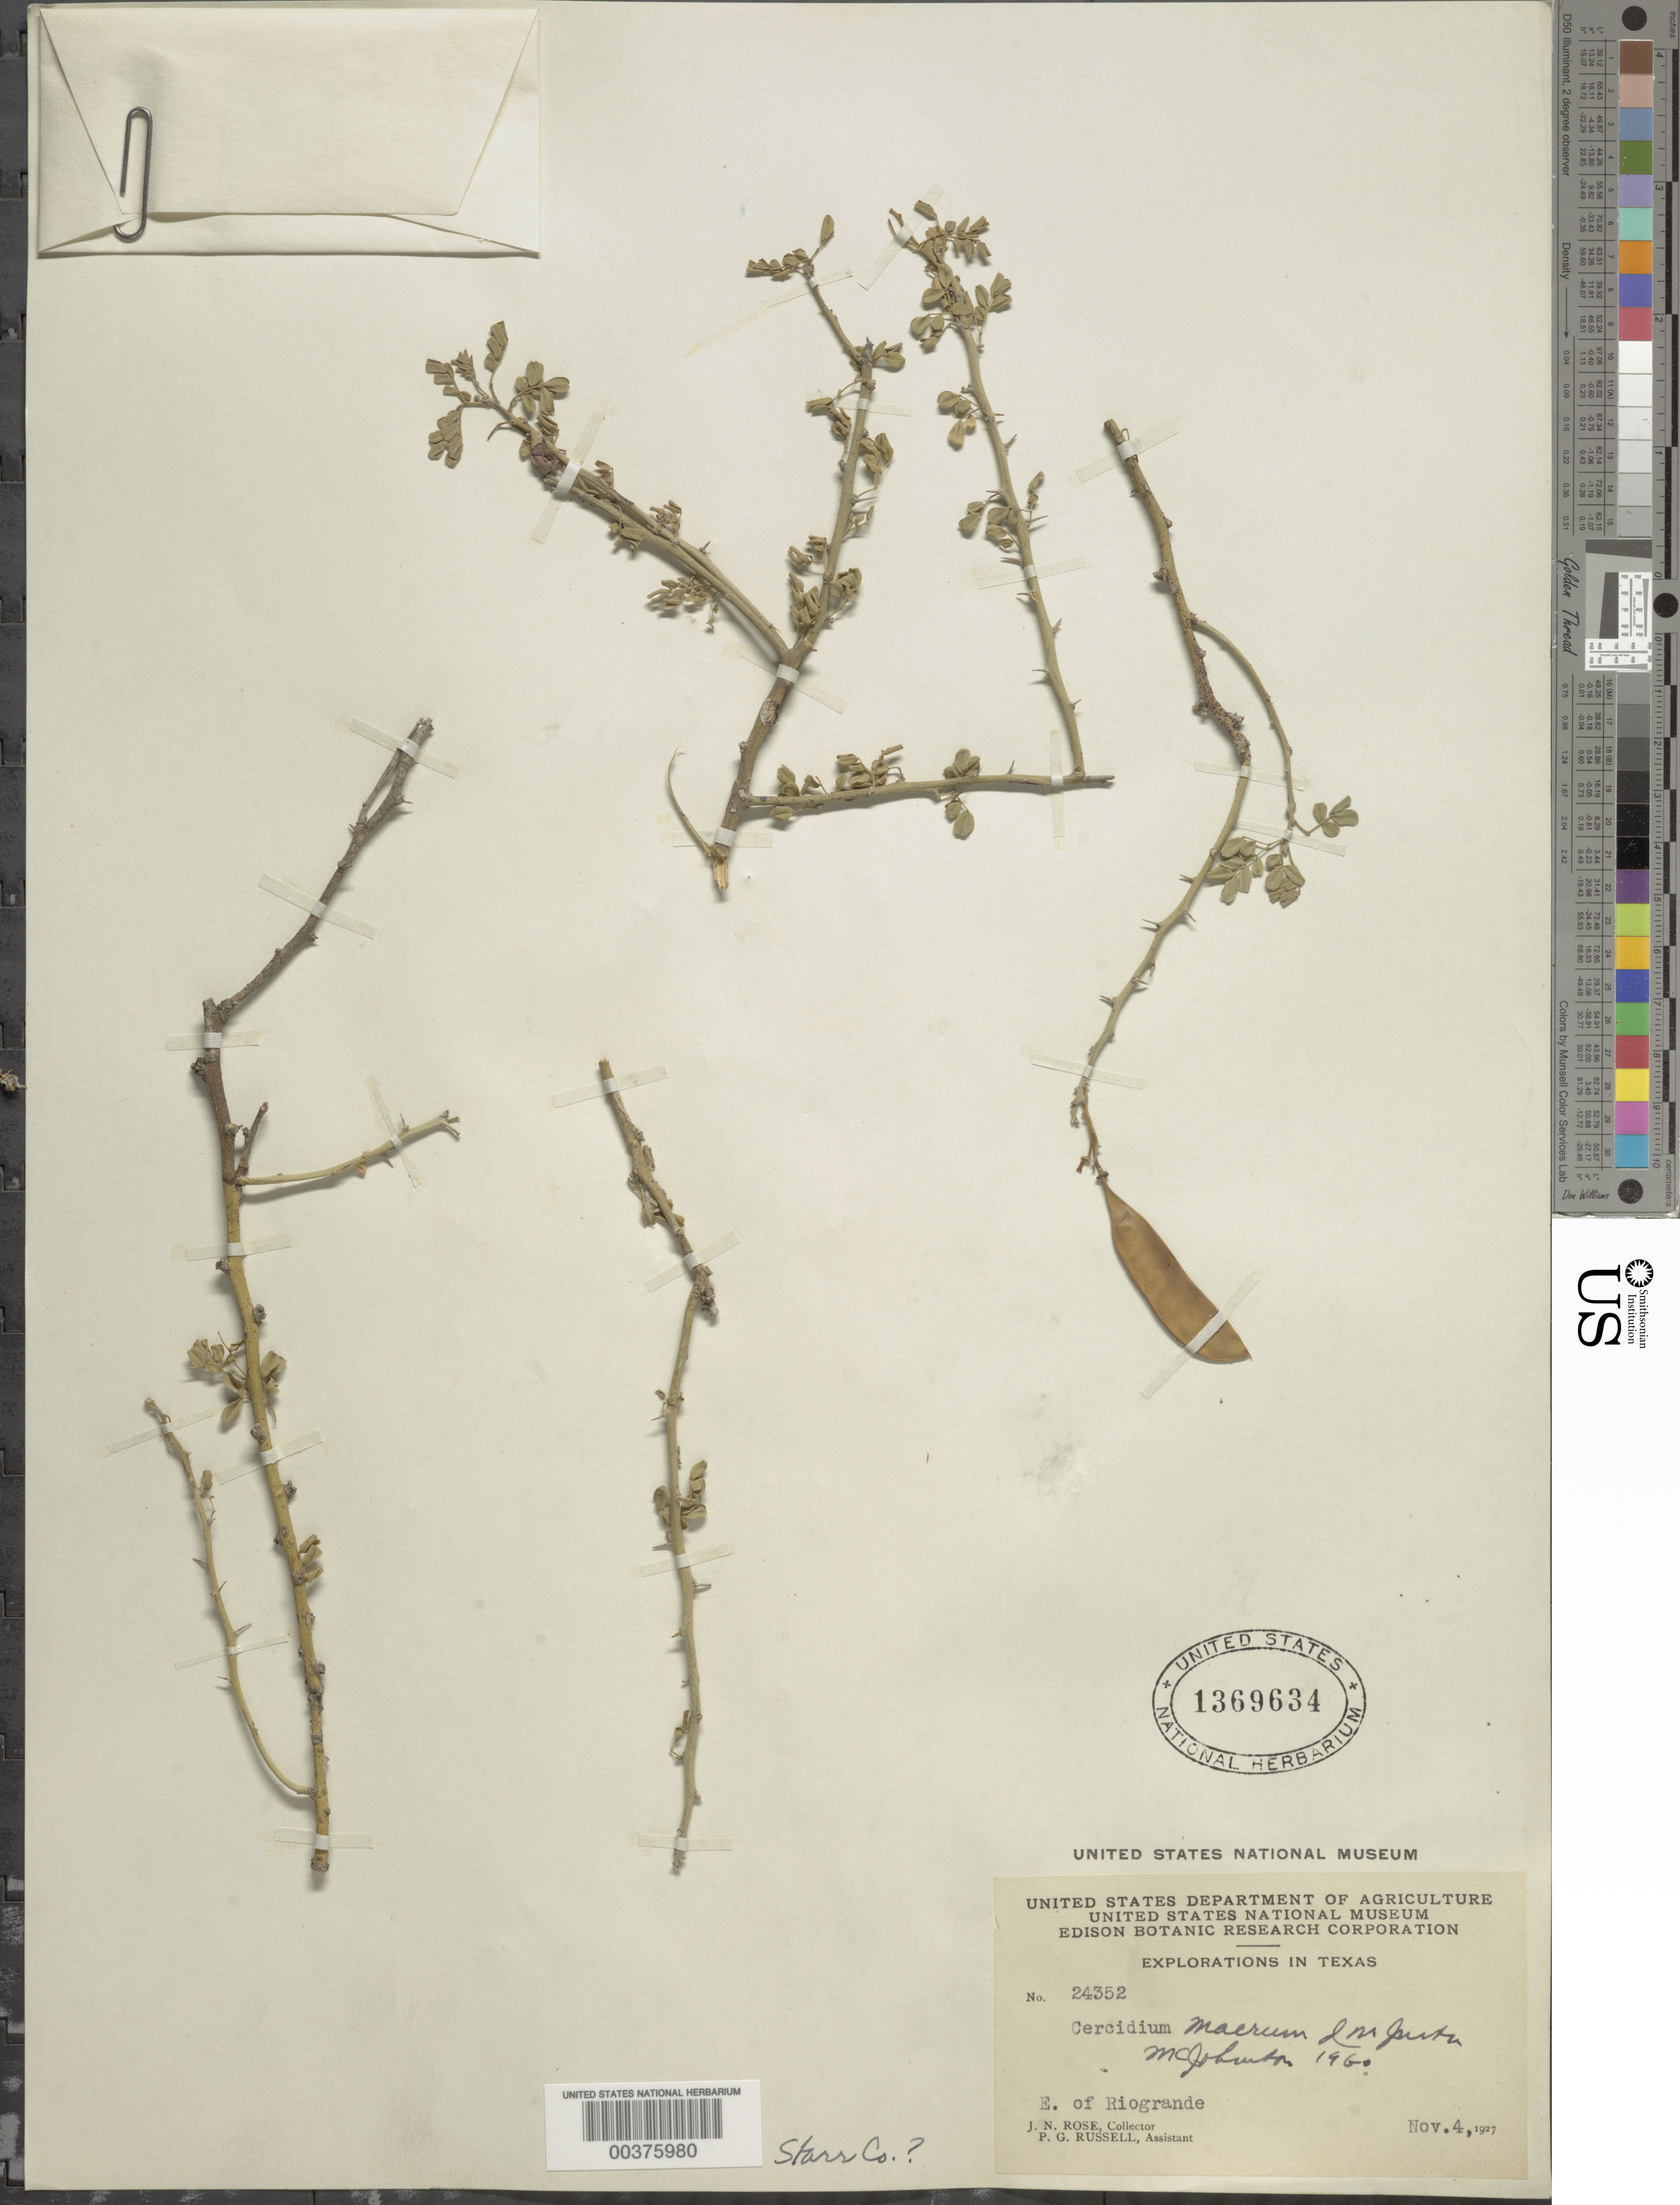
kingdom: Plantae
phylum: Tracheophyta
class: Magnoliopsida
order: Fabales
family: Fabaceae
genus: Parkinsonia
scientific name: Parkinsonia texana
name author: (A. Gray) S. Watson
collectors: J. N. Rose & P. G. Russell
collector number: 24352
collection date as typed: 04 Nov 1927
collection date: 1927-11-04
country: United States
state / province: Texas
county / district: Starr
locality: E of riogrande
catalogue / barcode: US 1369634